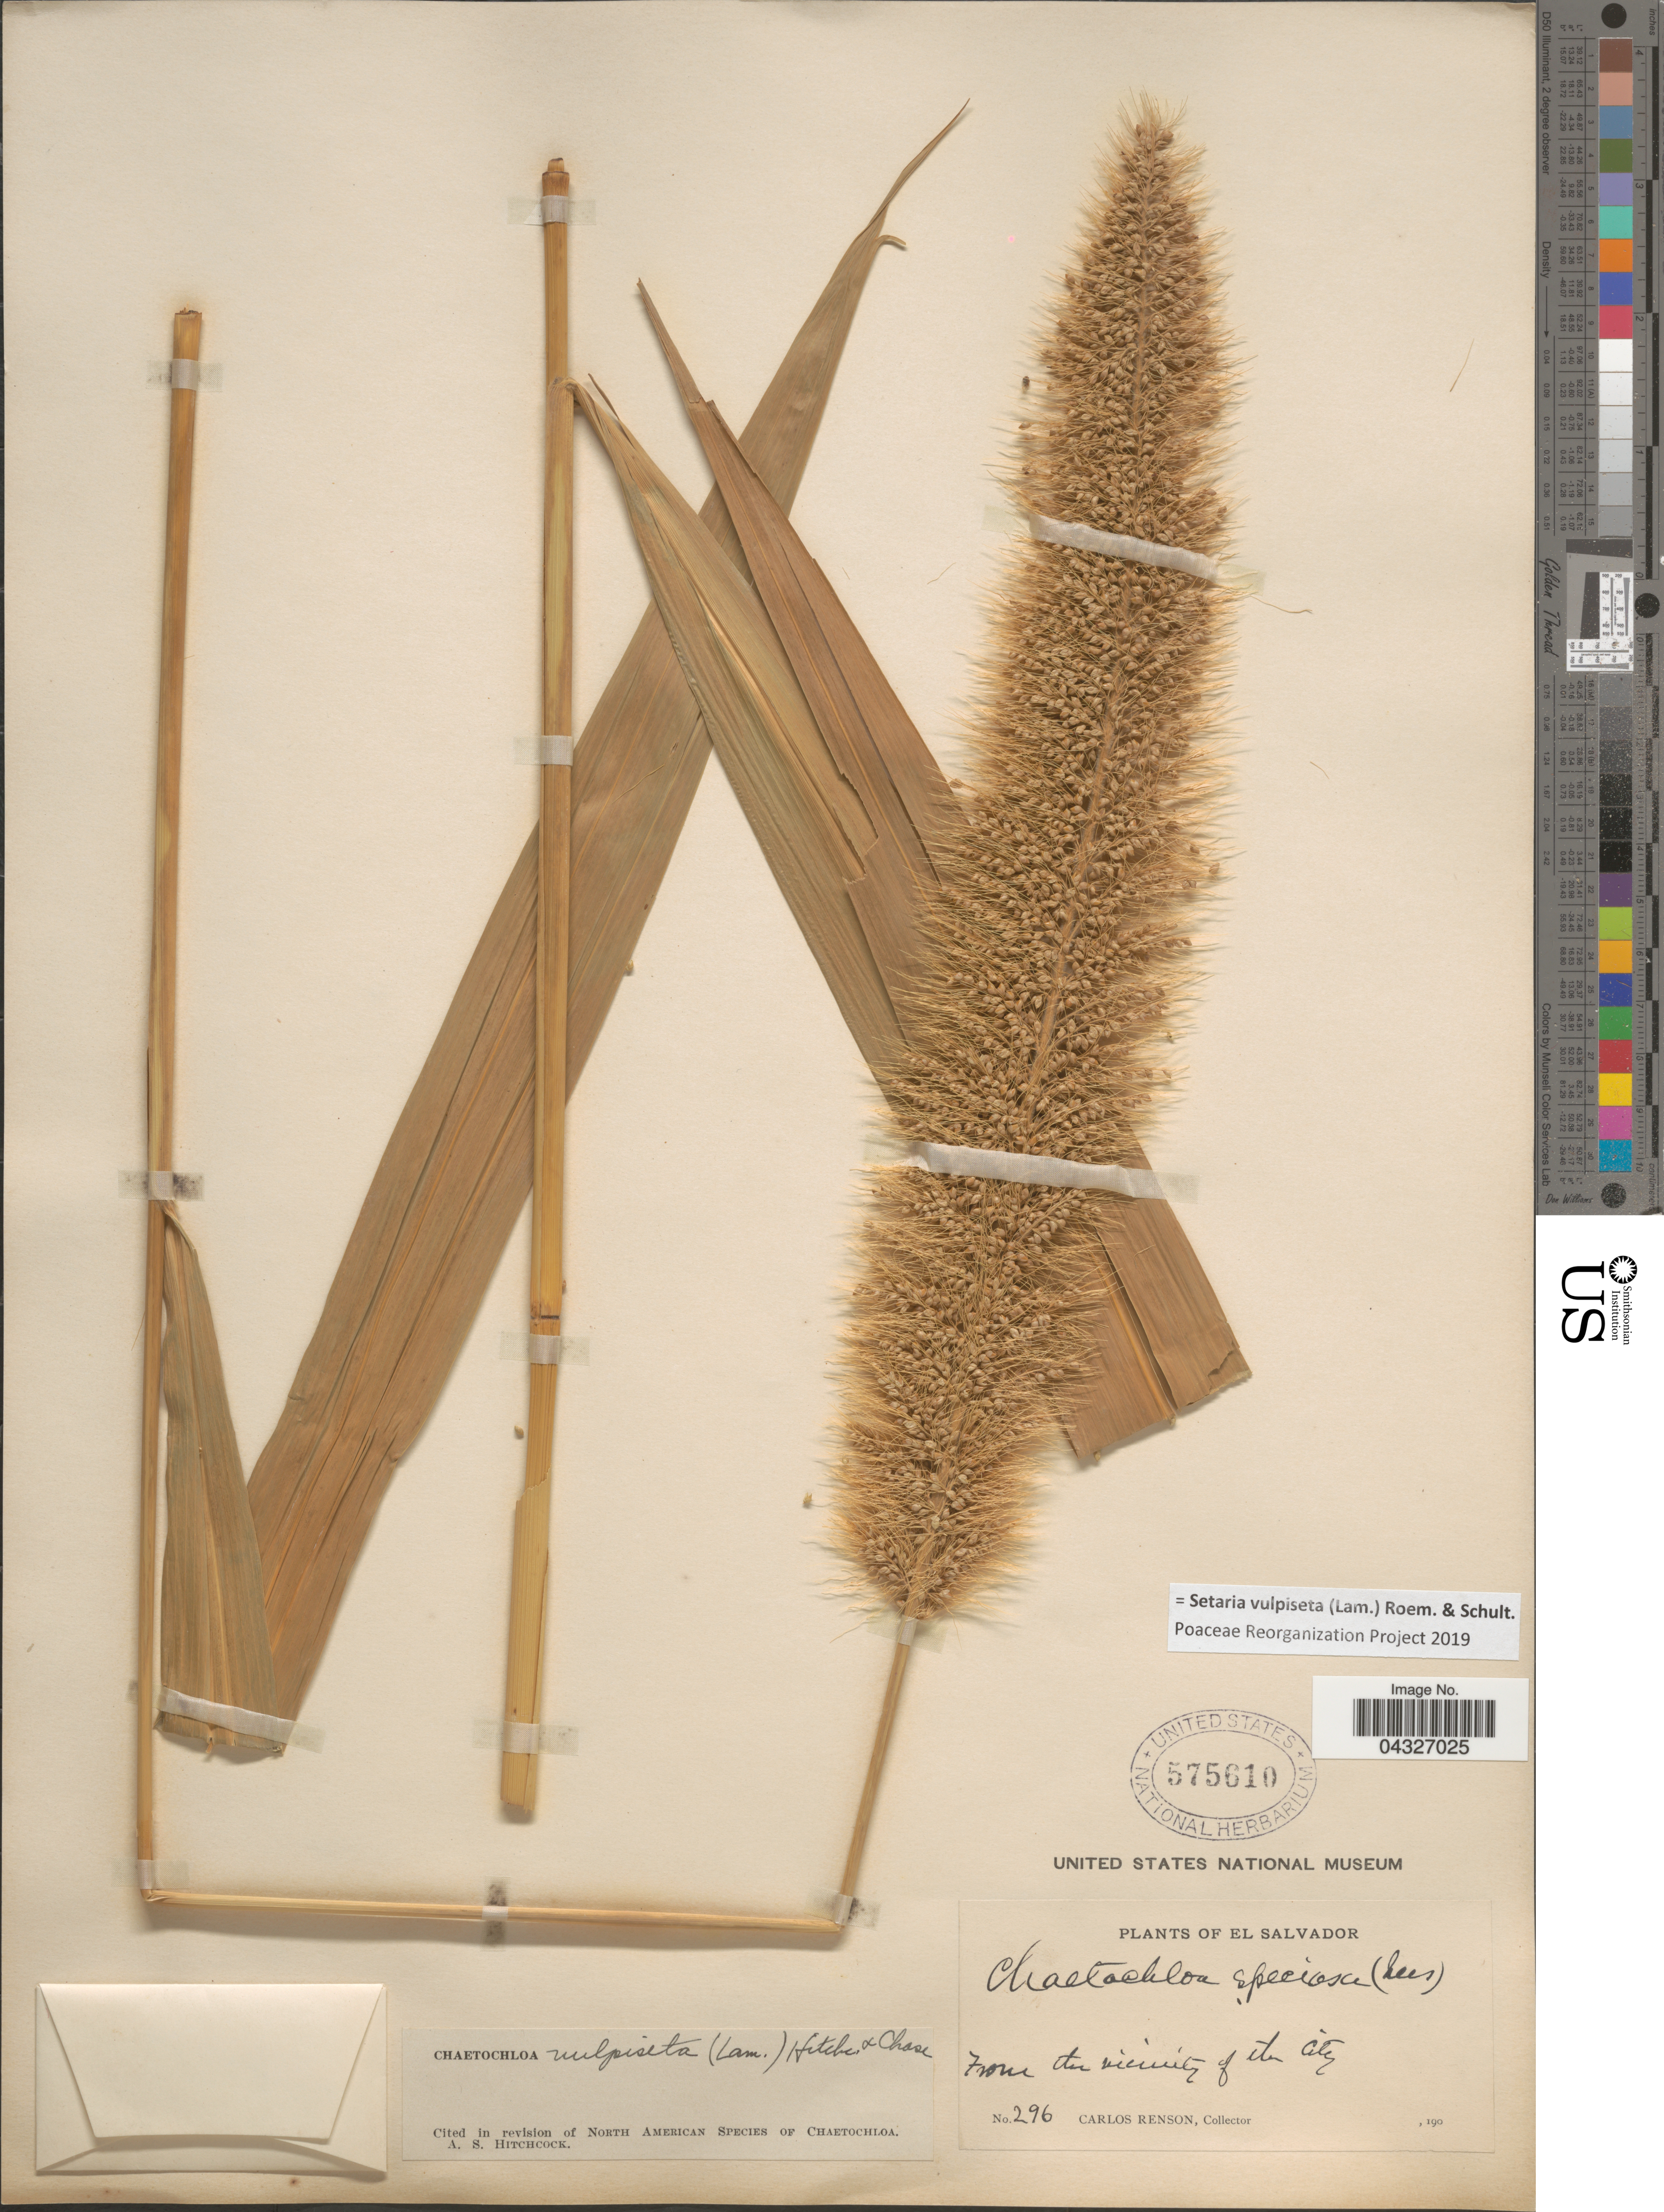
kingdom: Plantae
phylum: Tracheophyta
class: Liliopsida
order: Poales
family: Poaceae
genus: Setaria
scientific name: Setaria vulpiseta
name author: (Lam.) Roem. & Schult.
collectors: C. Renson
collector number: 296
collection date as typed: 190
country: El Salvador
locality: From the vicinity of the City.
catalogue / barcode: US 575610